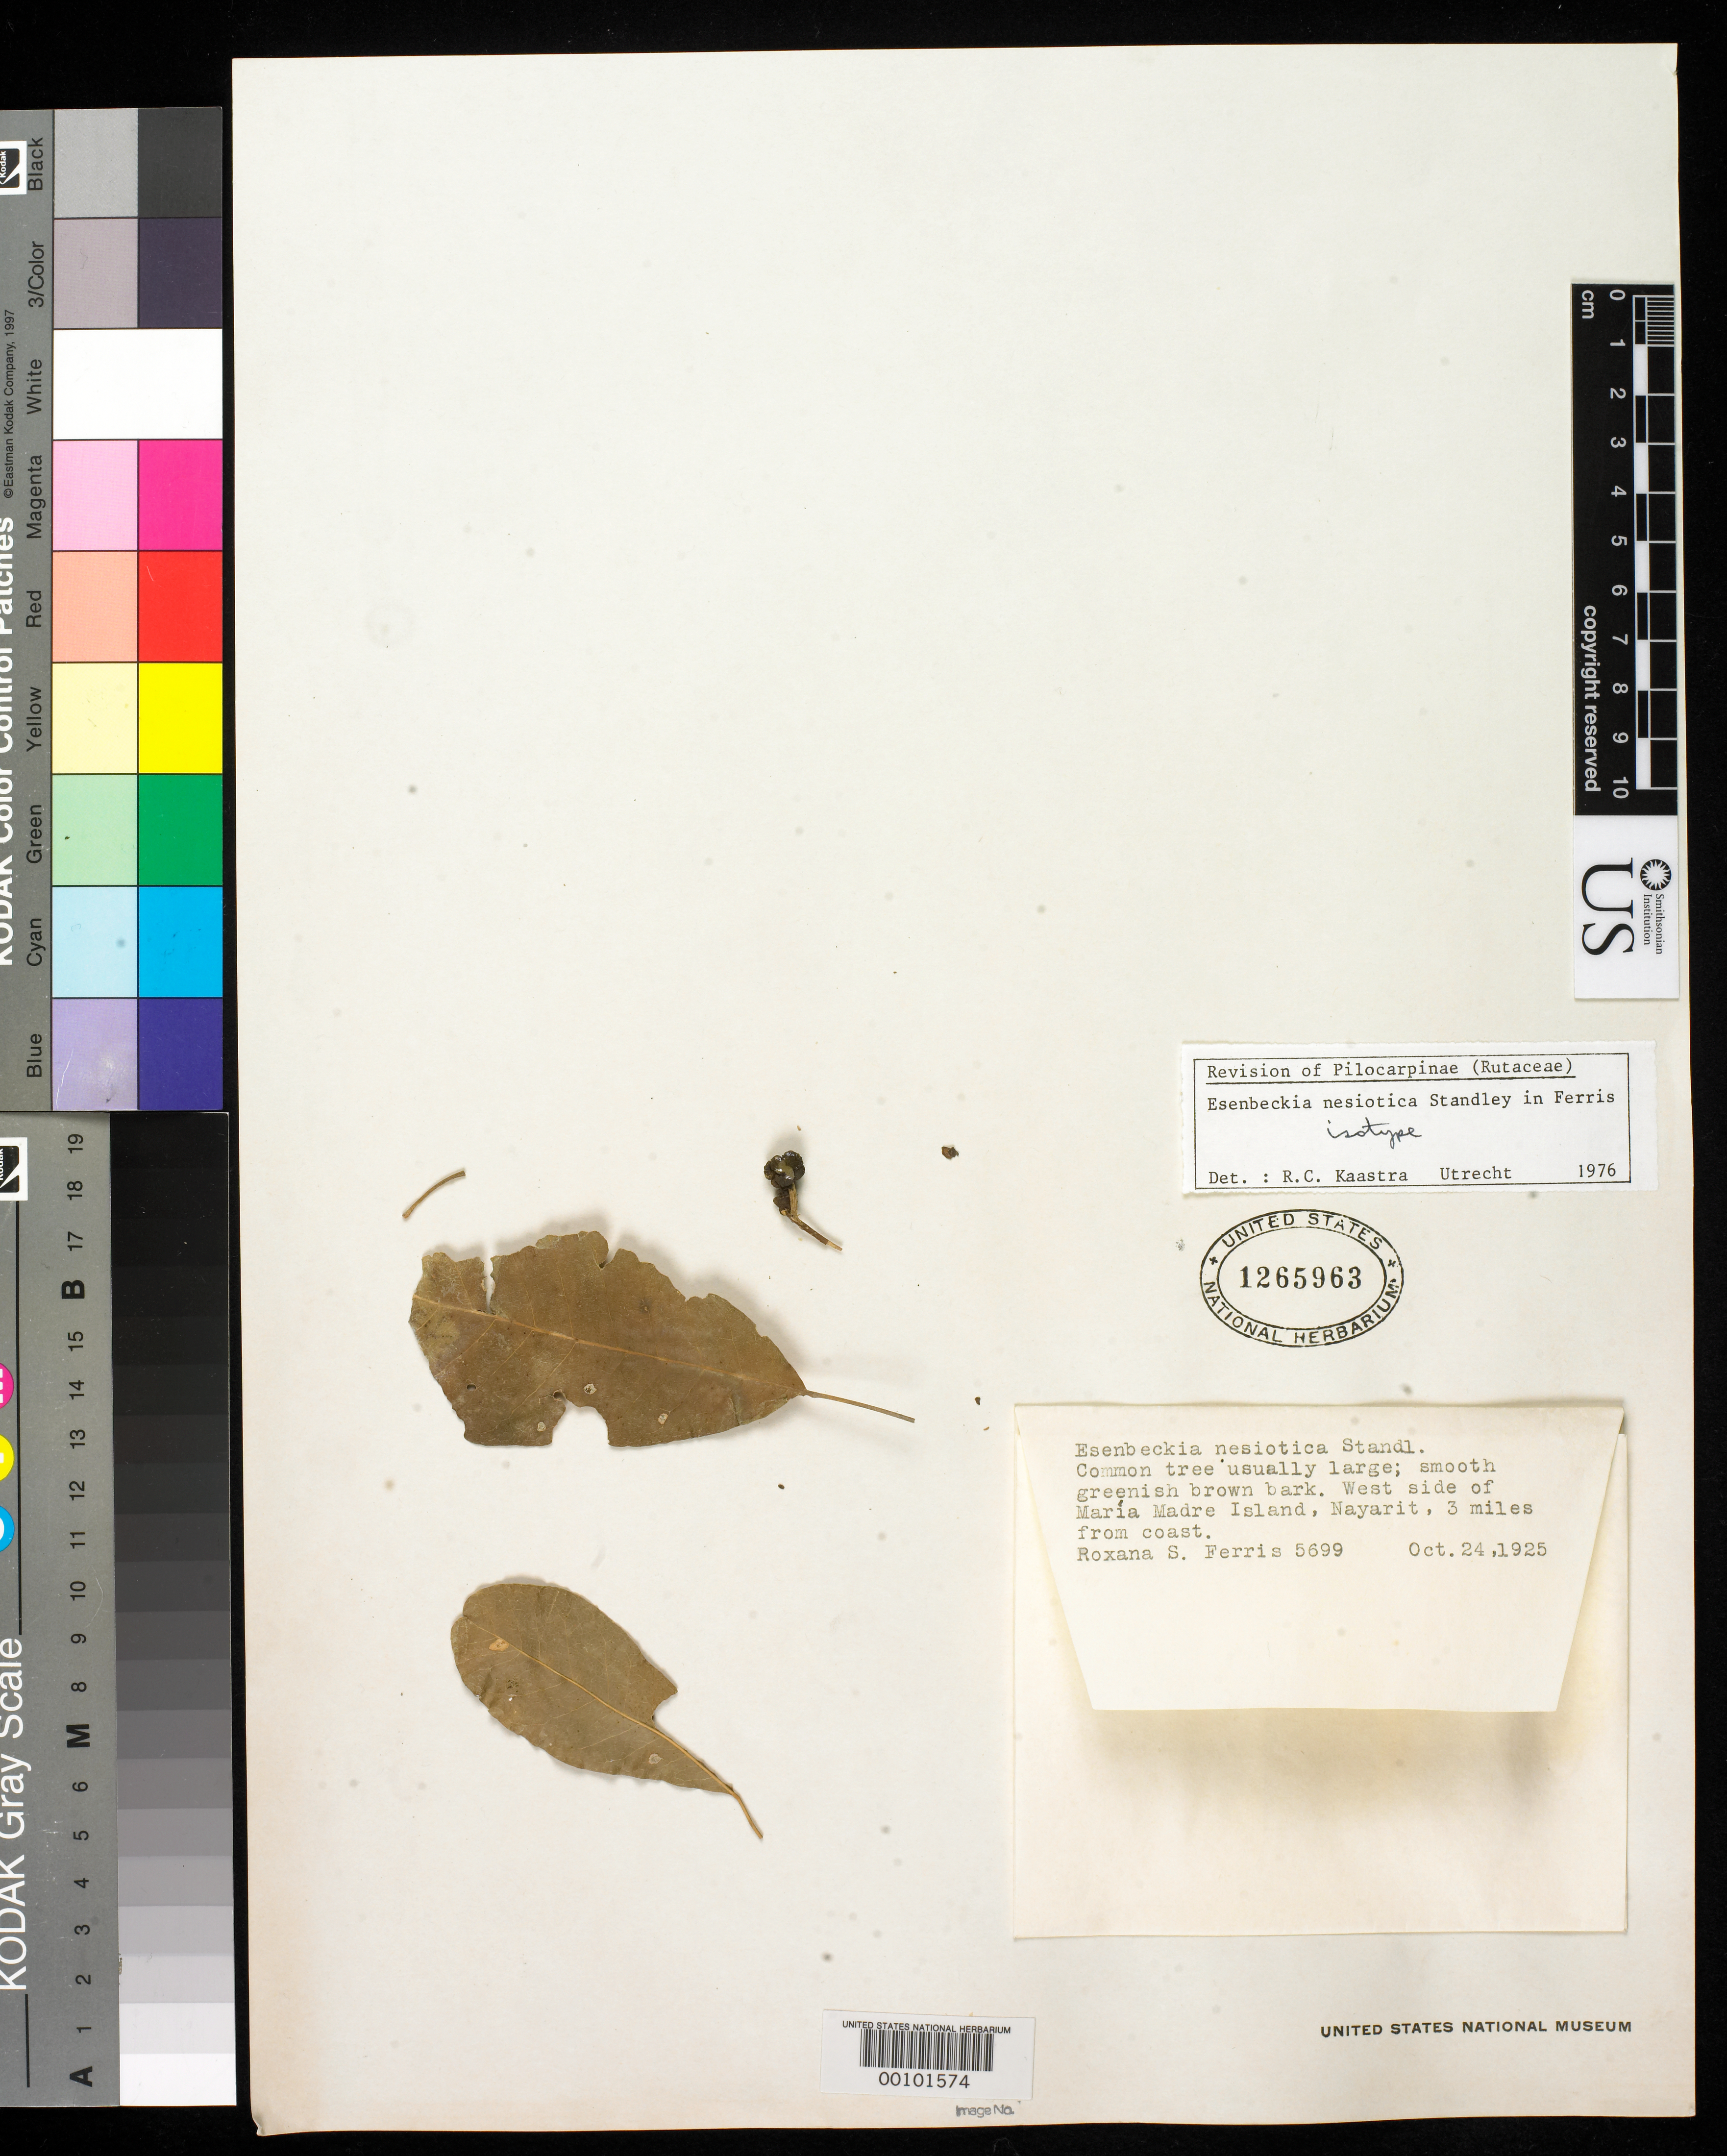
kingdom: Plantae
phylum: Tracheophyta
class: Magnoliopsida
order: Sapindales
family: Rutaceae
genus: Esenbeckia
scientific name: Esenbeckia nesiotica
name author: Standl. in Ferris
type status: Isotype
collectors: R. S. Ferris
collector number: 5699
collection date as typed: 24 Oct 1925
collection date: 1925-10-24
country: Mexico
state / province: Nayarit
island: Maria Madre Island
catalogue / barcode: US 1265963